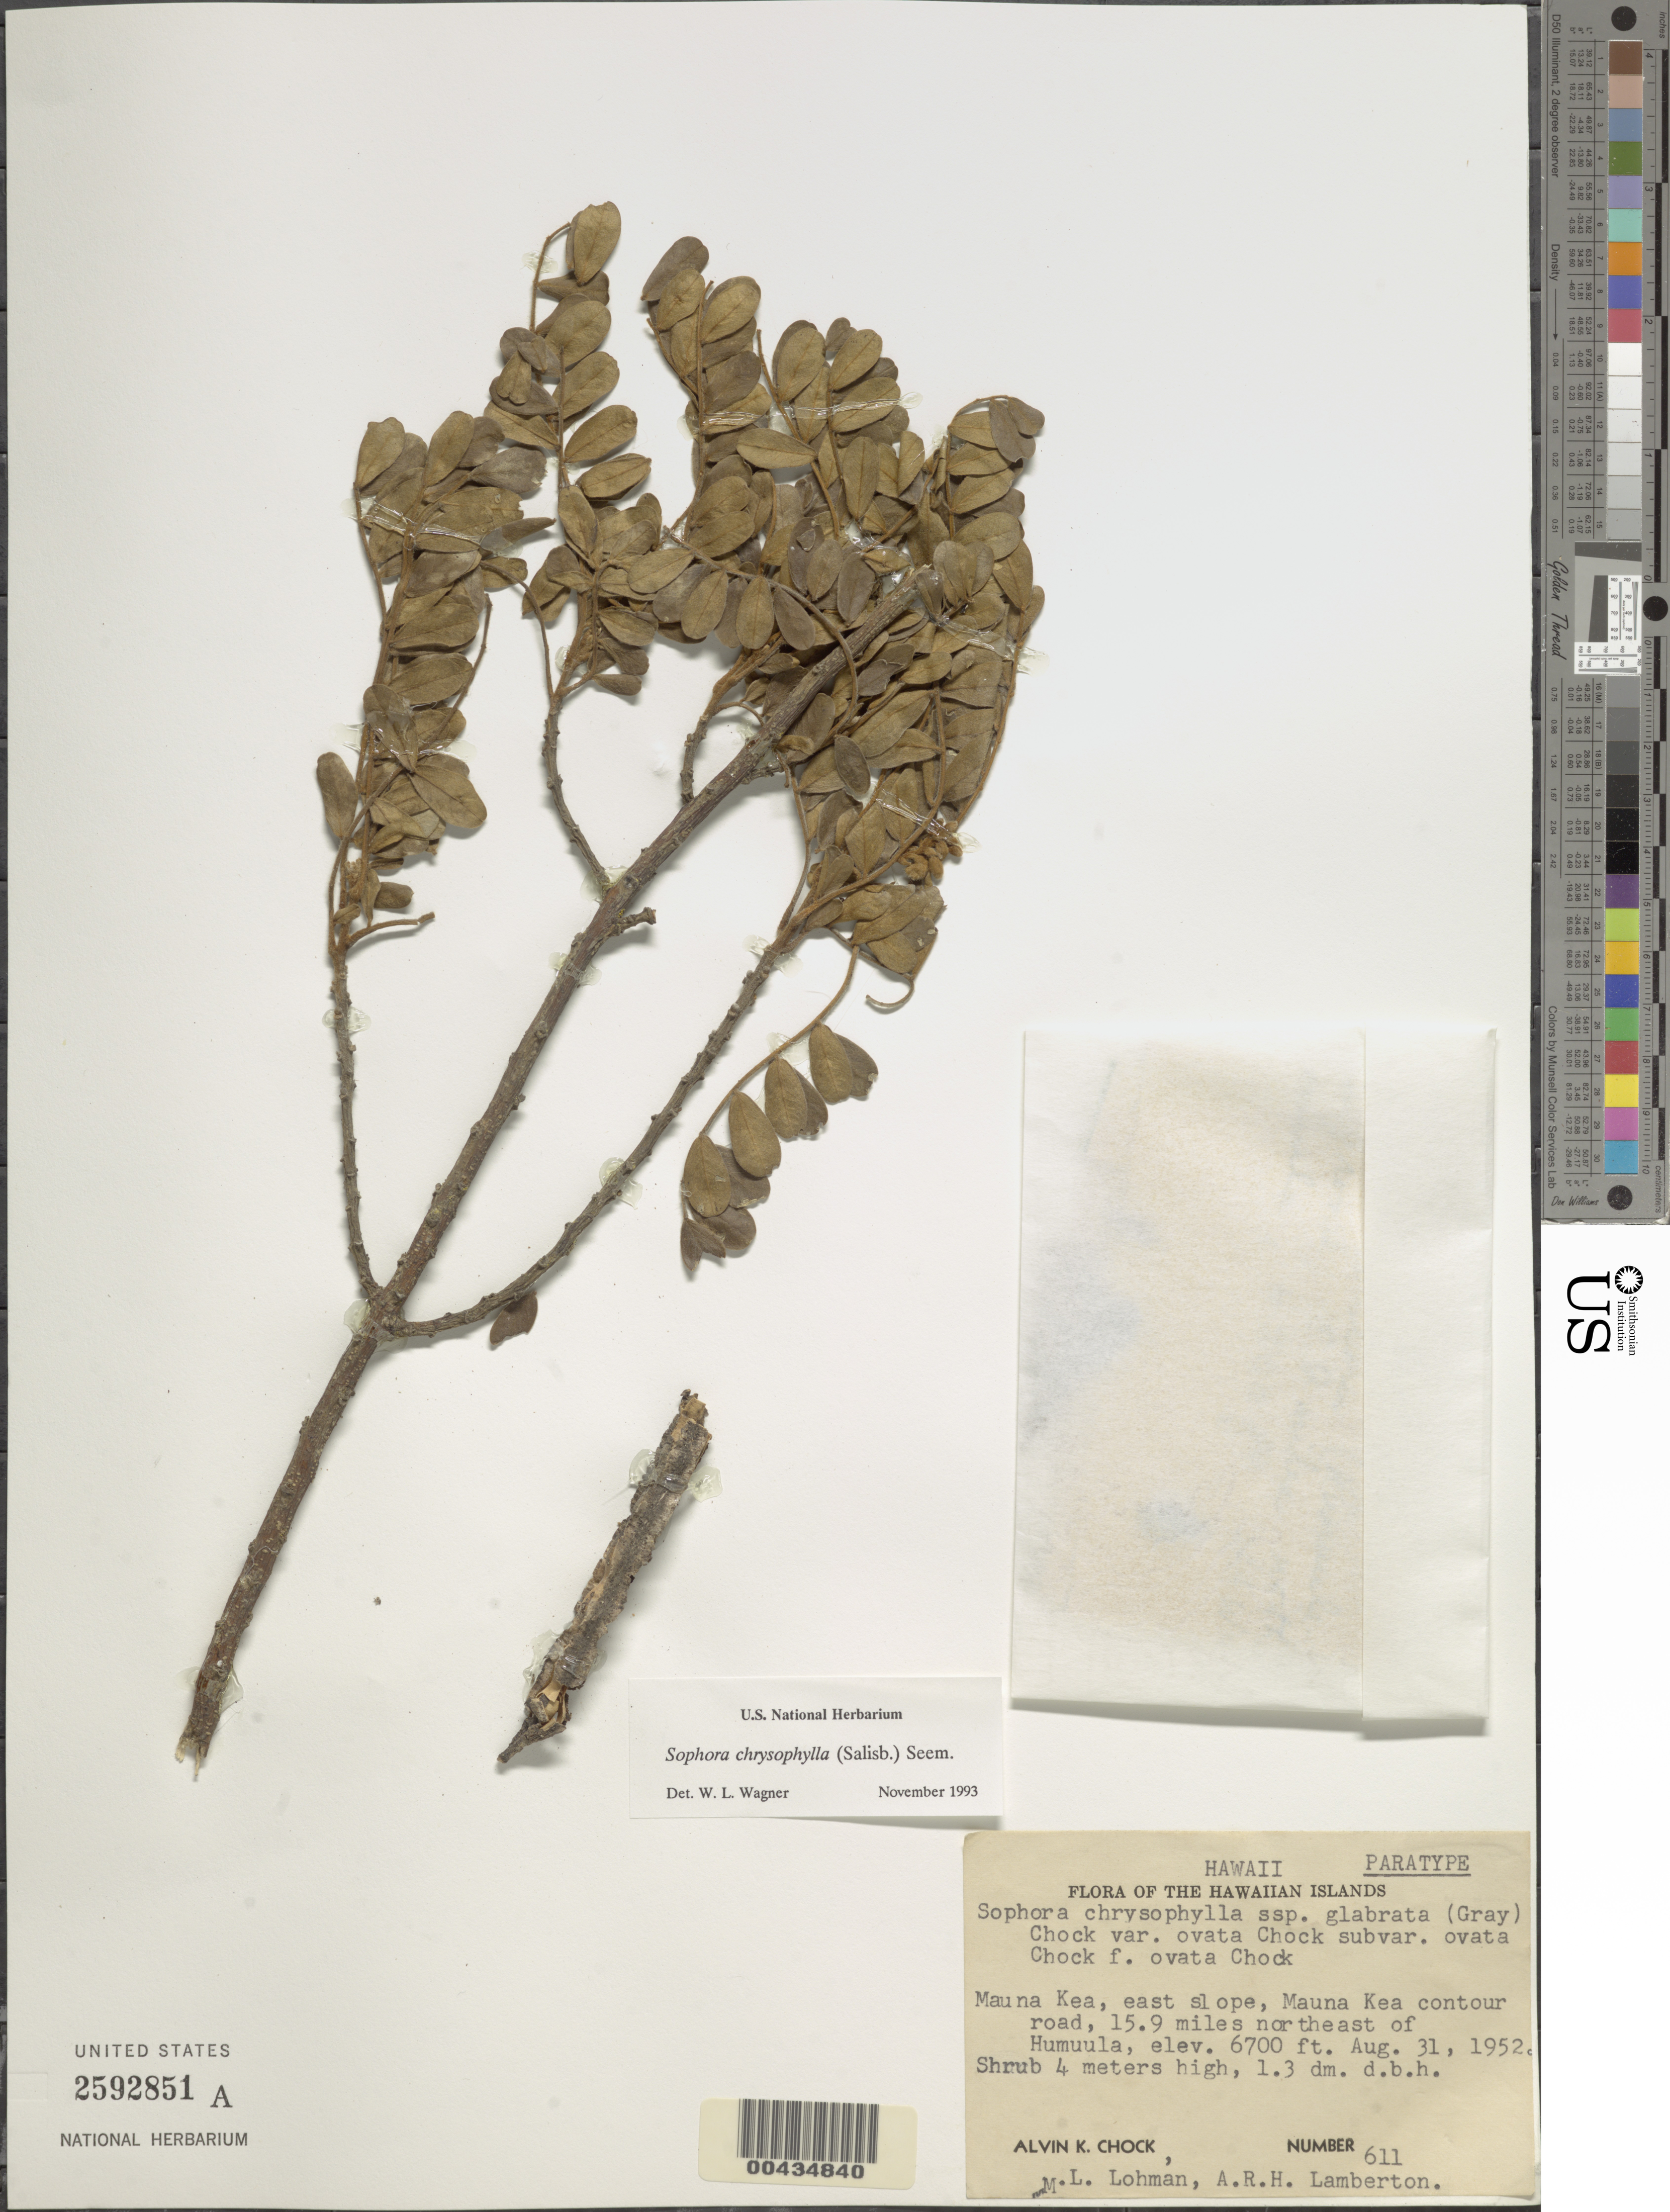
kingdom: Plantae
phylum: Tracheophyta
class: Magnoliopsida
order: Fabales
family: Fabaceae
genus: Sophora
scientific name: Sophora chrysophylla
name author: (Salisb.) Seem.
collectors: A. Chock, M. Lohman & A. Lamberton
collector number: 611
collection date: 1952-08-31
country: United States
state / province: Hawaii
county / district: Hawaii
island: Hawaii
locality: Mauna Kea, east slope, Mauna Kea countour road, 15.9 miles northeast of Humuula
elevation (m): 2042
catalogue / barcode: US 2592851A